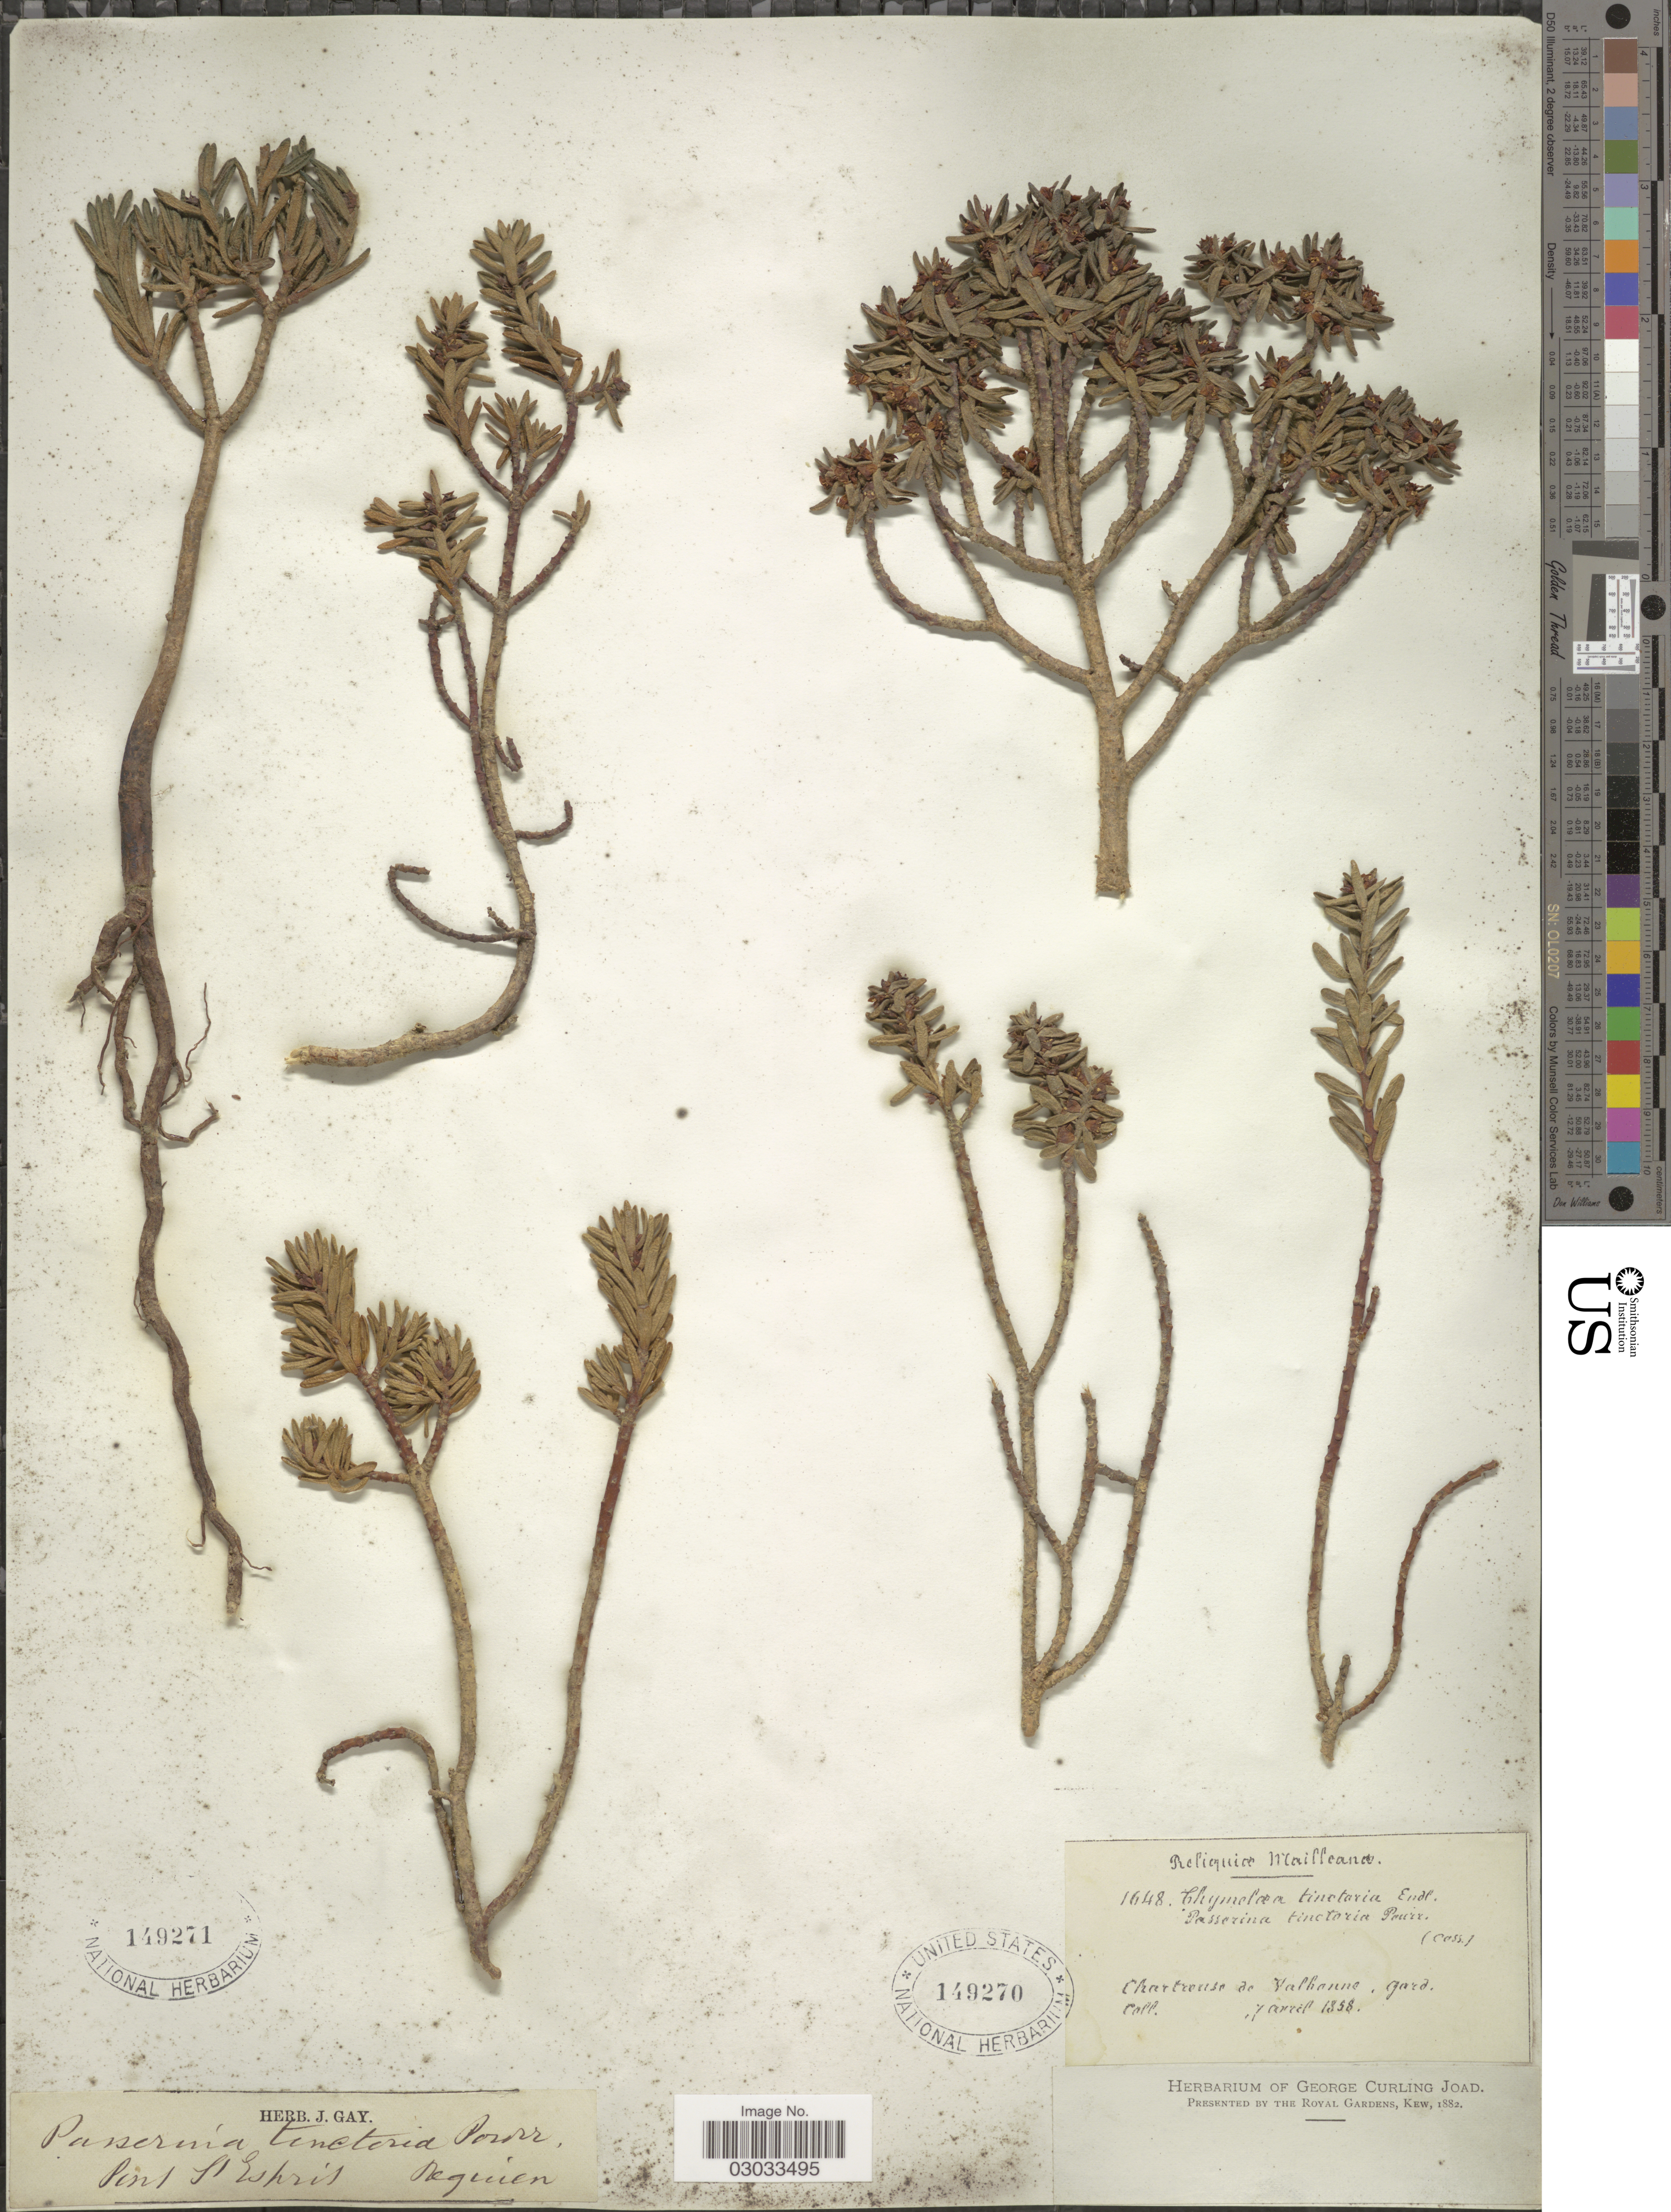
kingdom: Plantae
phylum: Tracheophyta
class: Magnoliopsida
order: Malvales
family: Thymelaeaceae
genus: Thymelaea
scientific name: Thymelaea tinctoria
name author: (Pourr.) Endl.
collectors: Requien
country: France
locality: Pont S'Esprit.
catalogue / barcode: US 149271-2